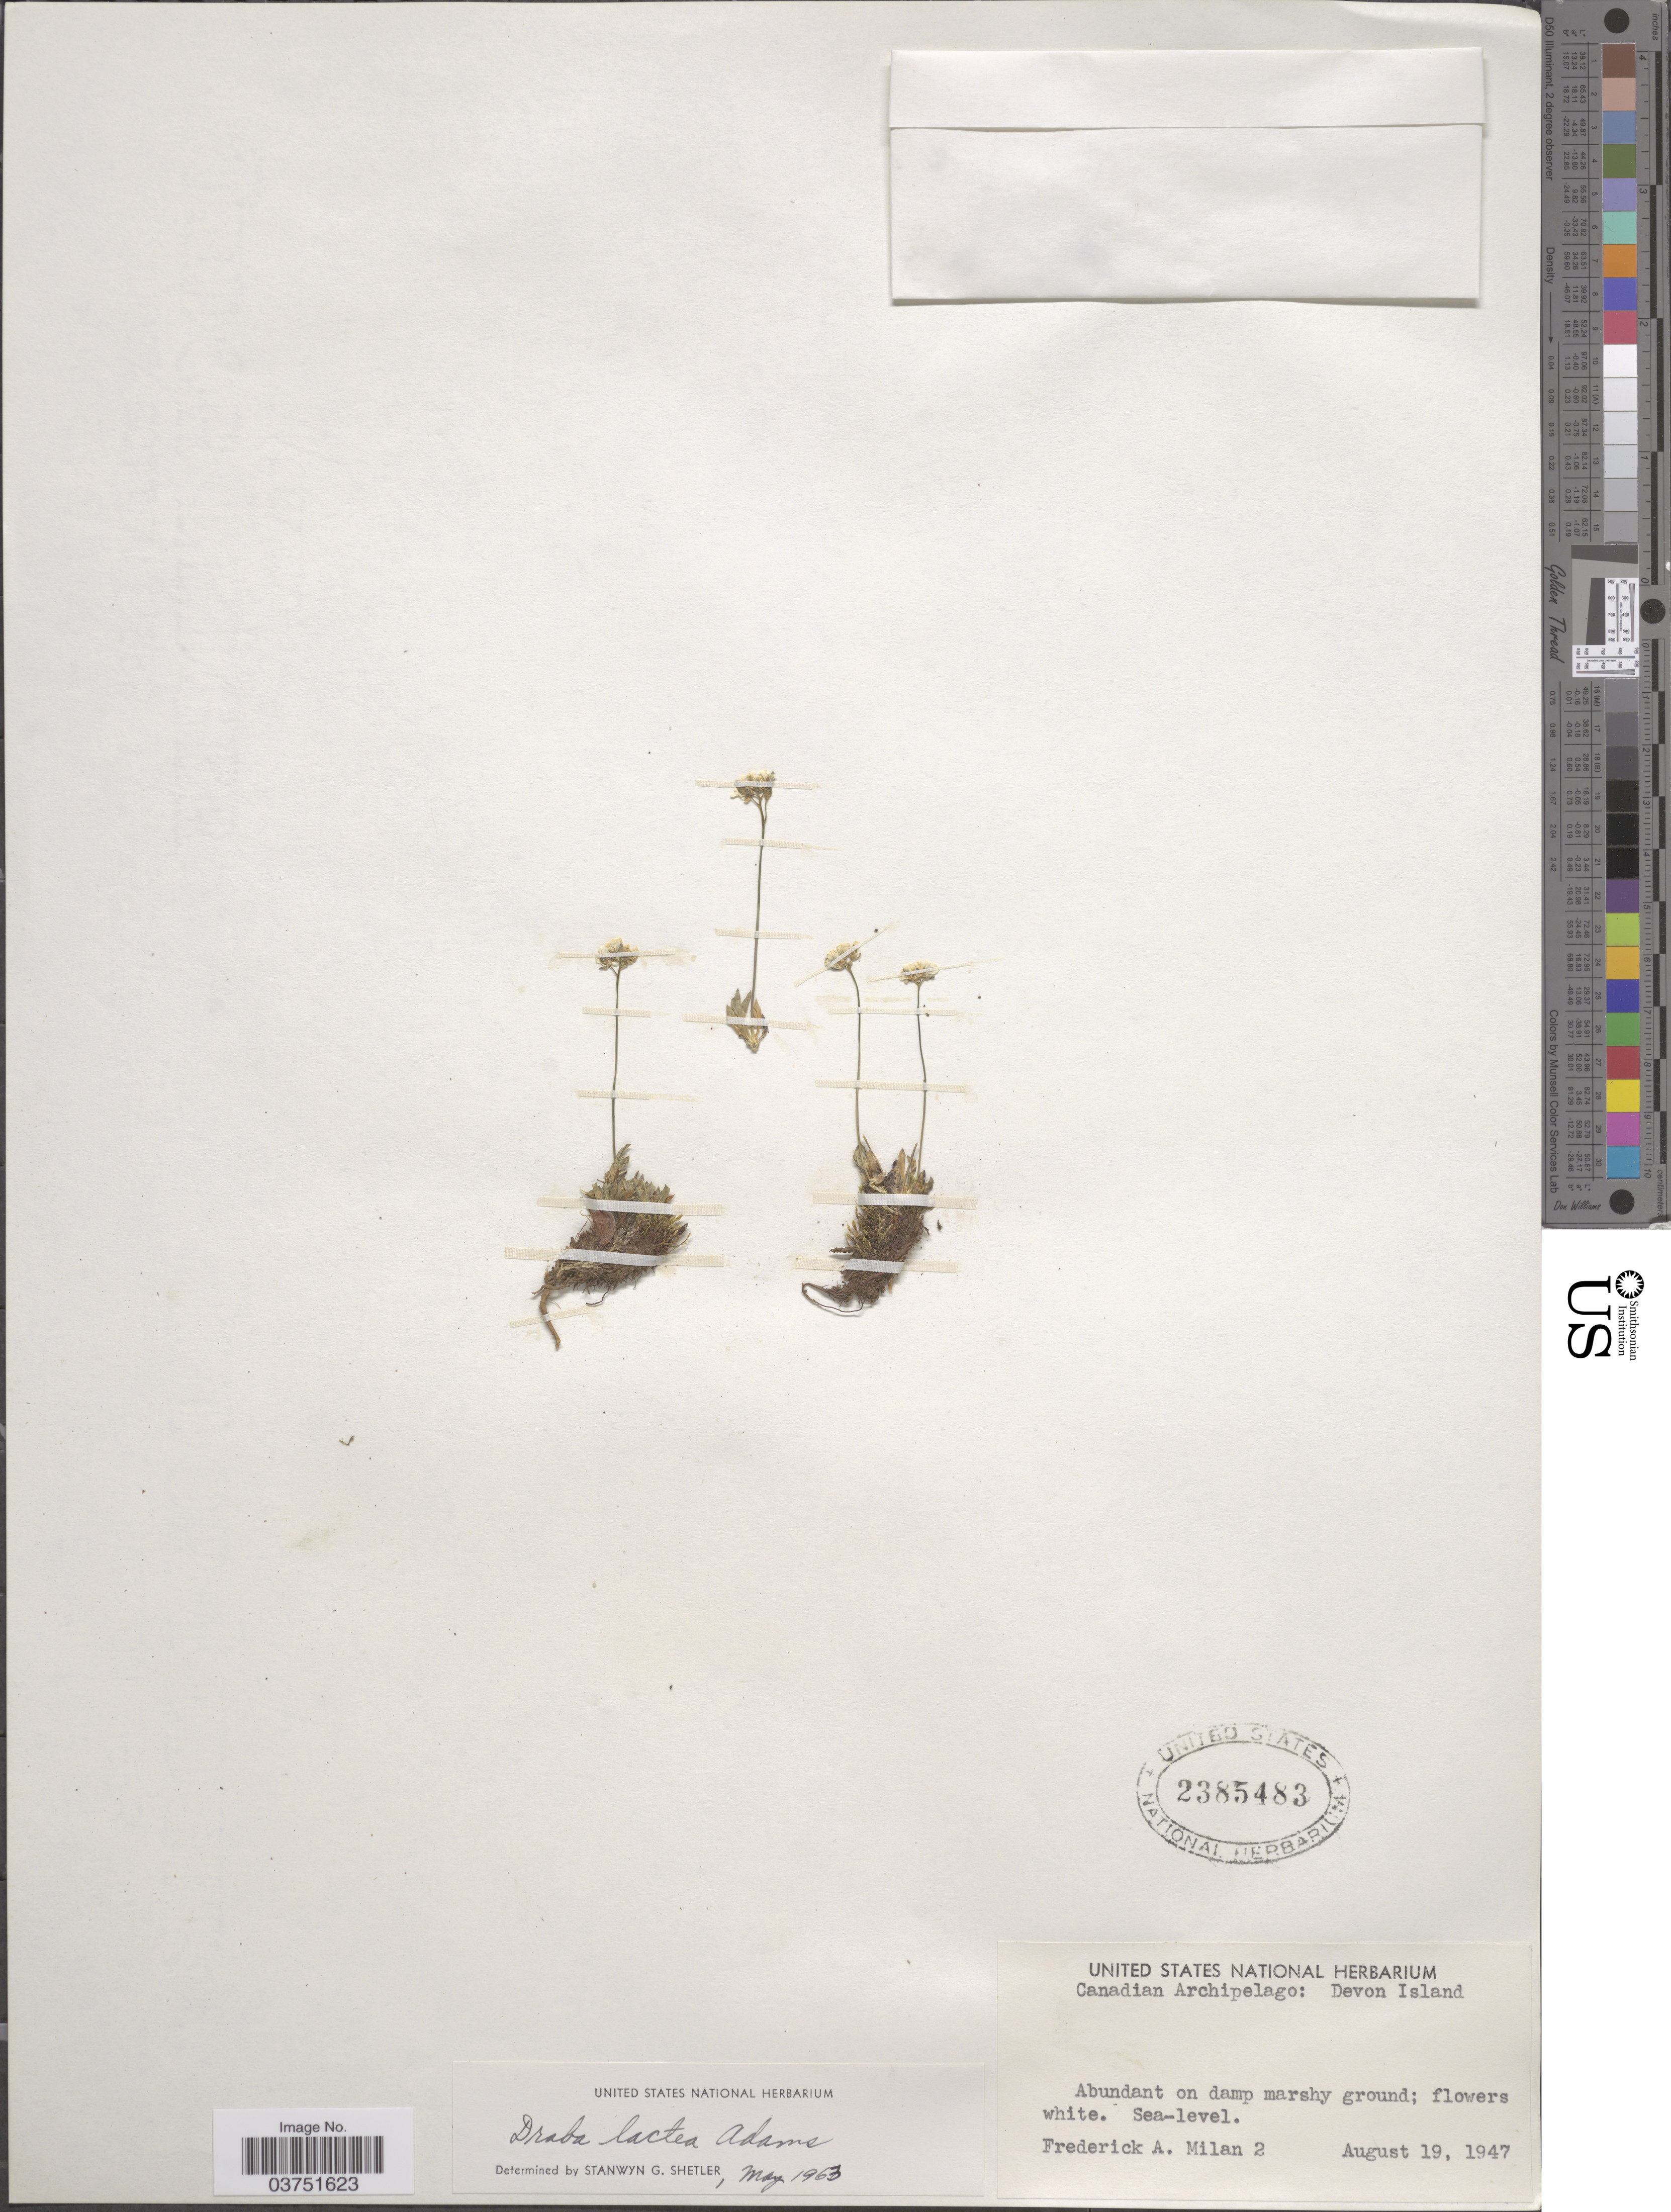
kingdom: Plantae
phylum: Tracheophyta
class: Magnoliopsida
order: Brassicales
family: Brassicaceae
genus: Draba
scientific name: Draba lactea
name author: Adams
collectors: F. Milan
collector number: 2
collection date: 1947-08-19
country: Canada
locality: Devon Island. Sea-level.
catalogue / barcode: US 2385483